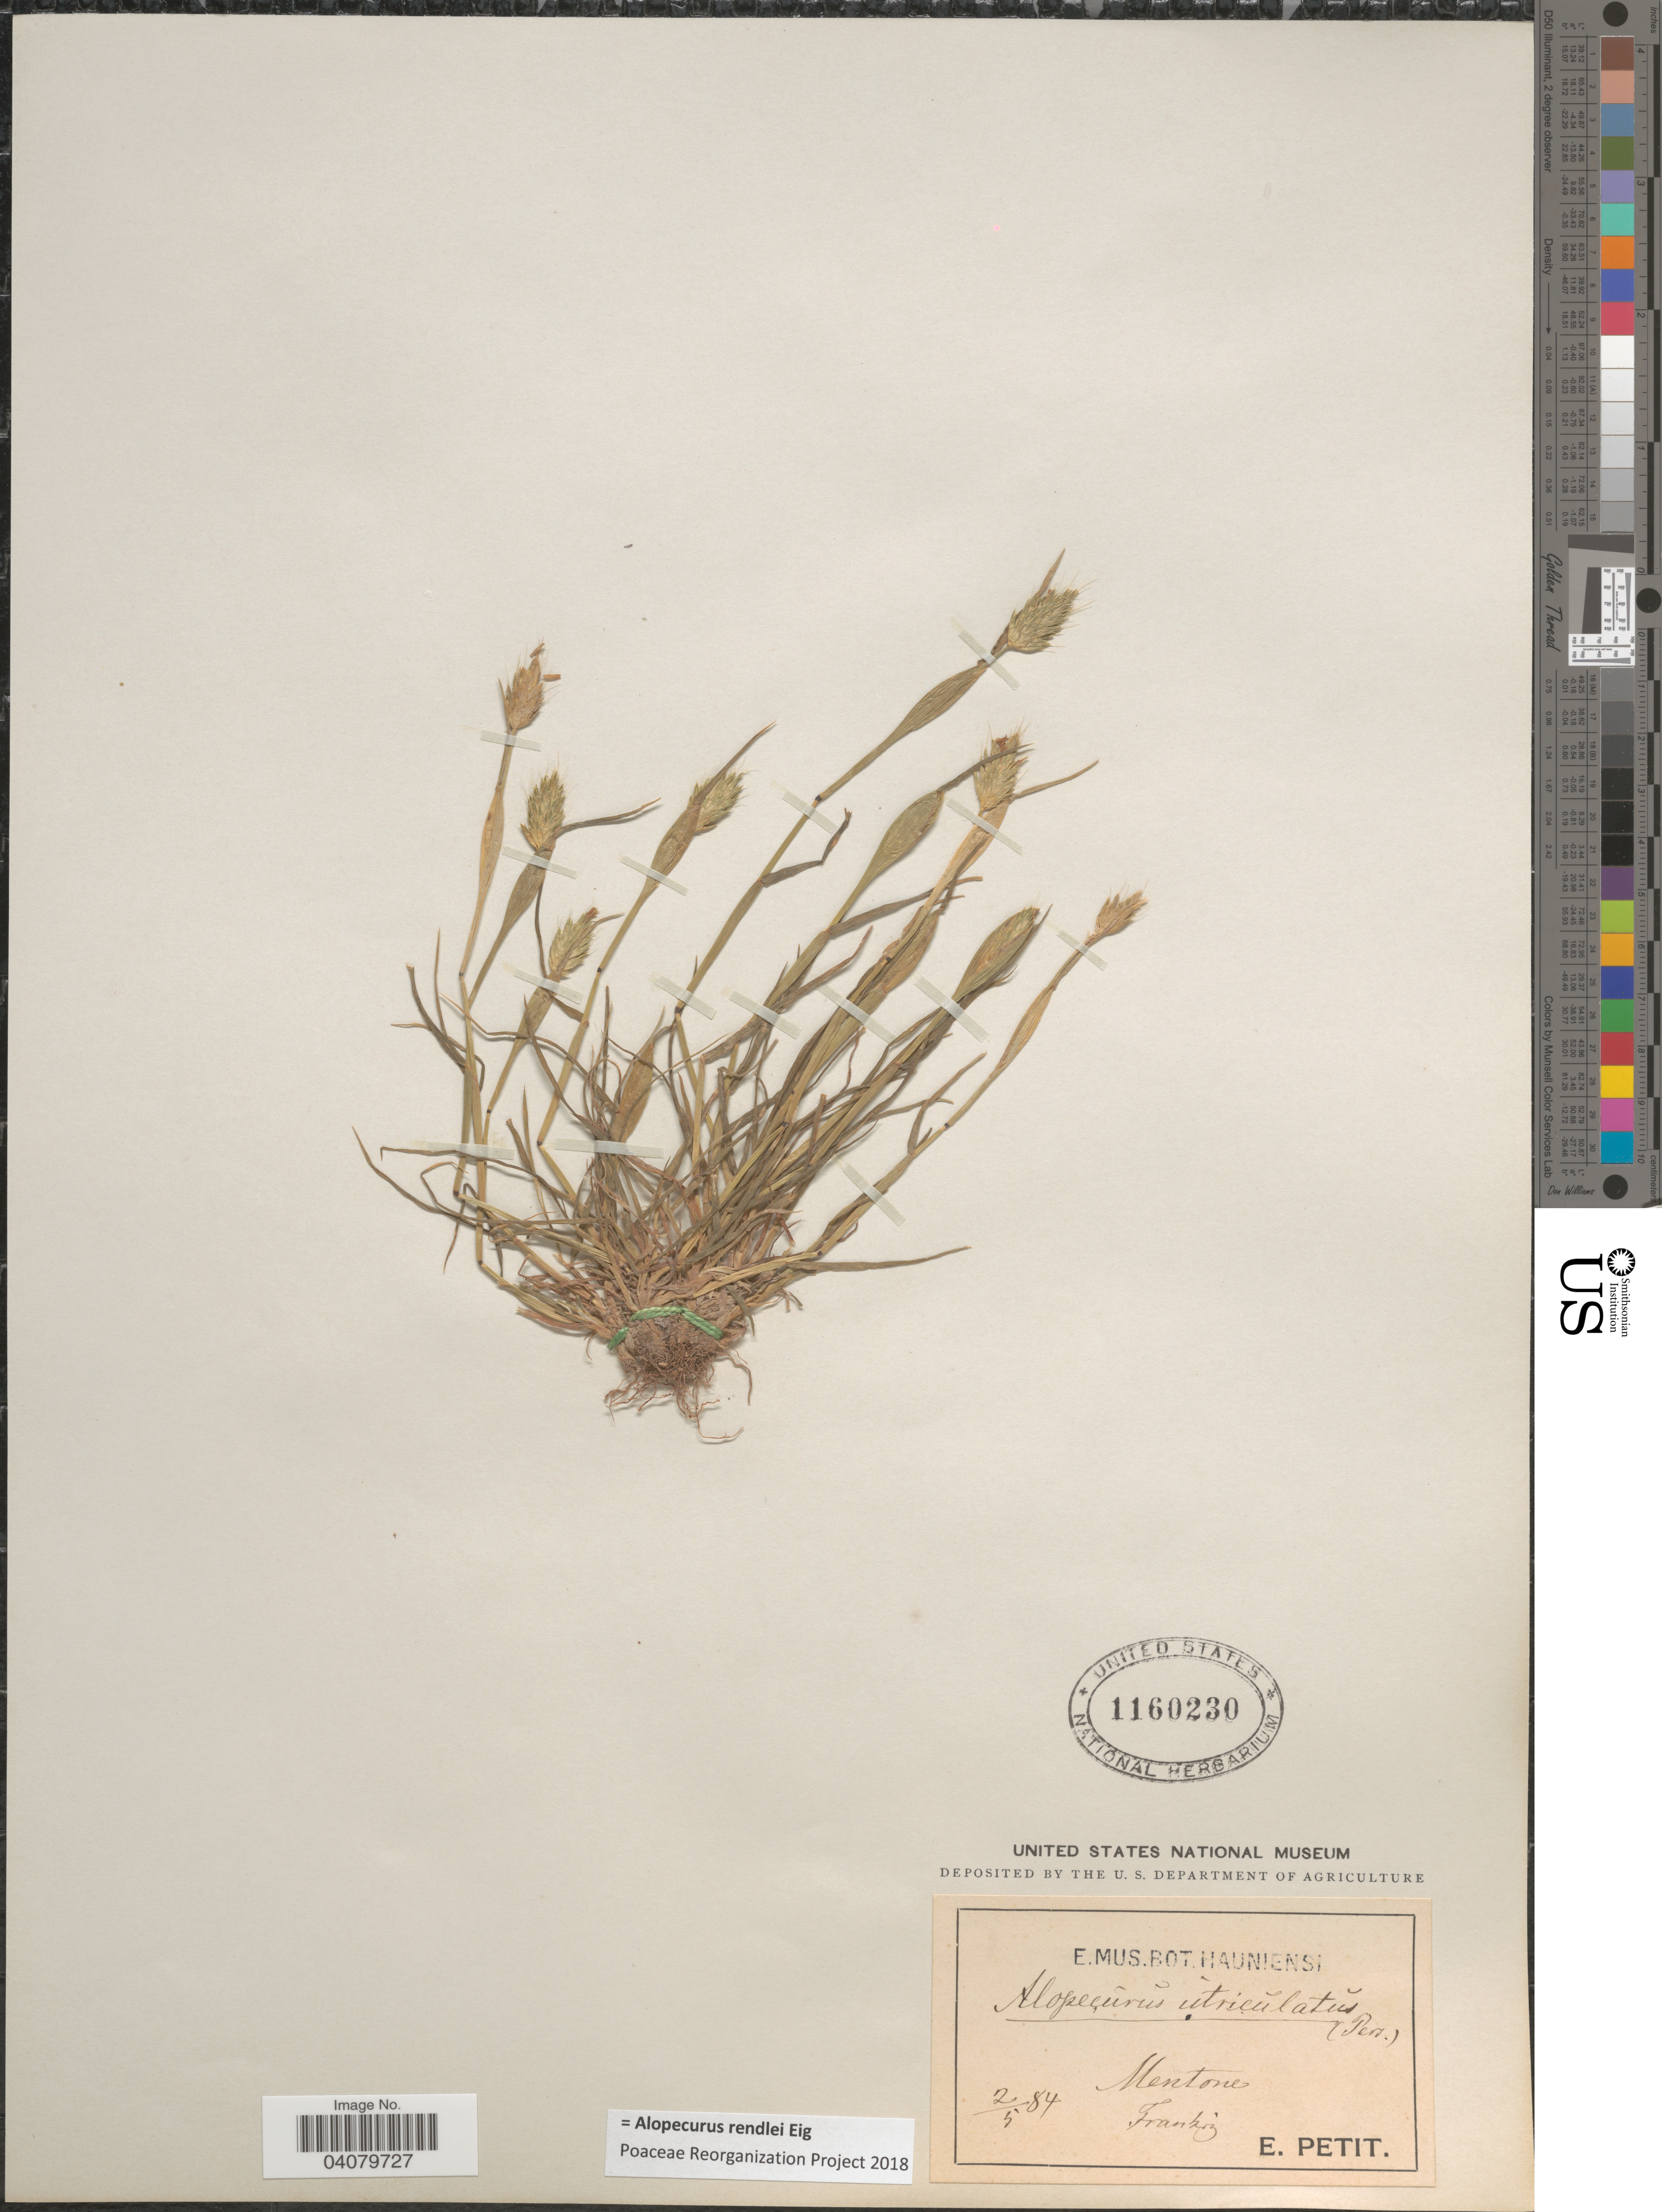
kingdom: Plantae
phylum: Tracheophyta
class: Liliopsida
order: Poales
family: Poaceae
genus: Alopecurus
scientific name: Alopecurus rendlei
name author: Eig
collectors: E. Petit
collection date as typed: Transcribed d/m/y: 2/5/84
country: France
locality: Mentone.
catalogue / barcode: US 1160230